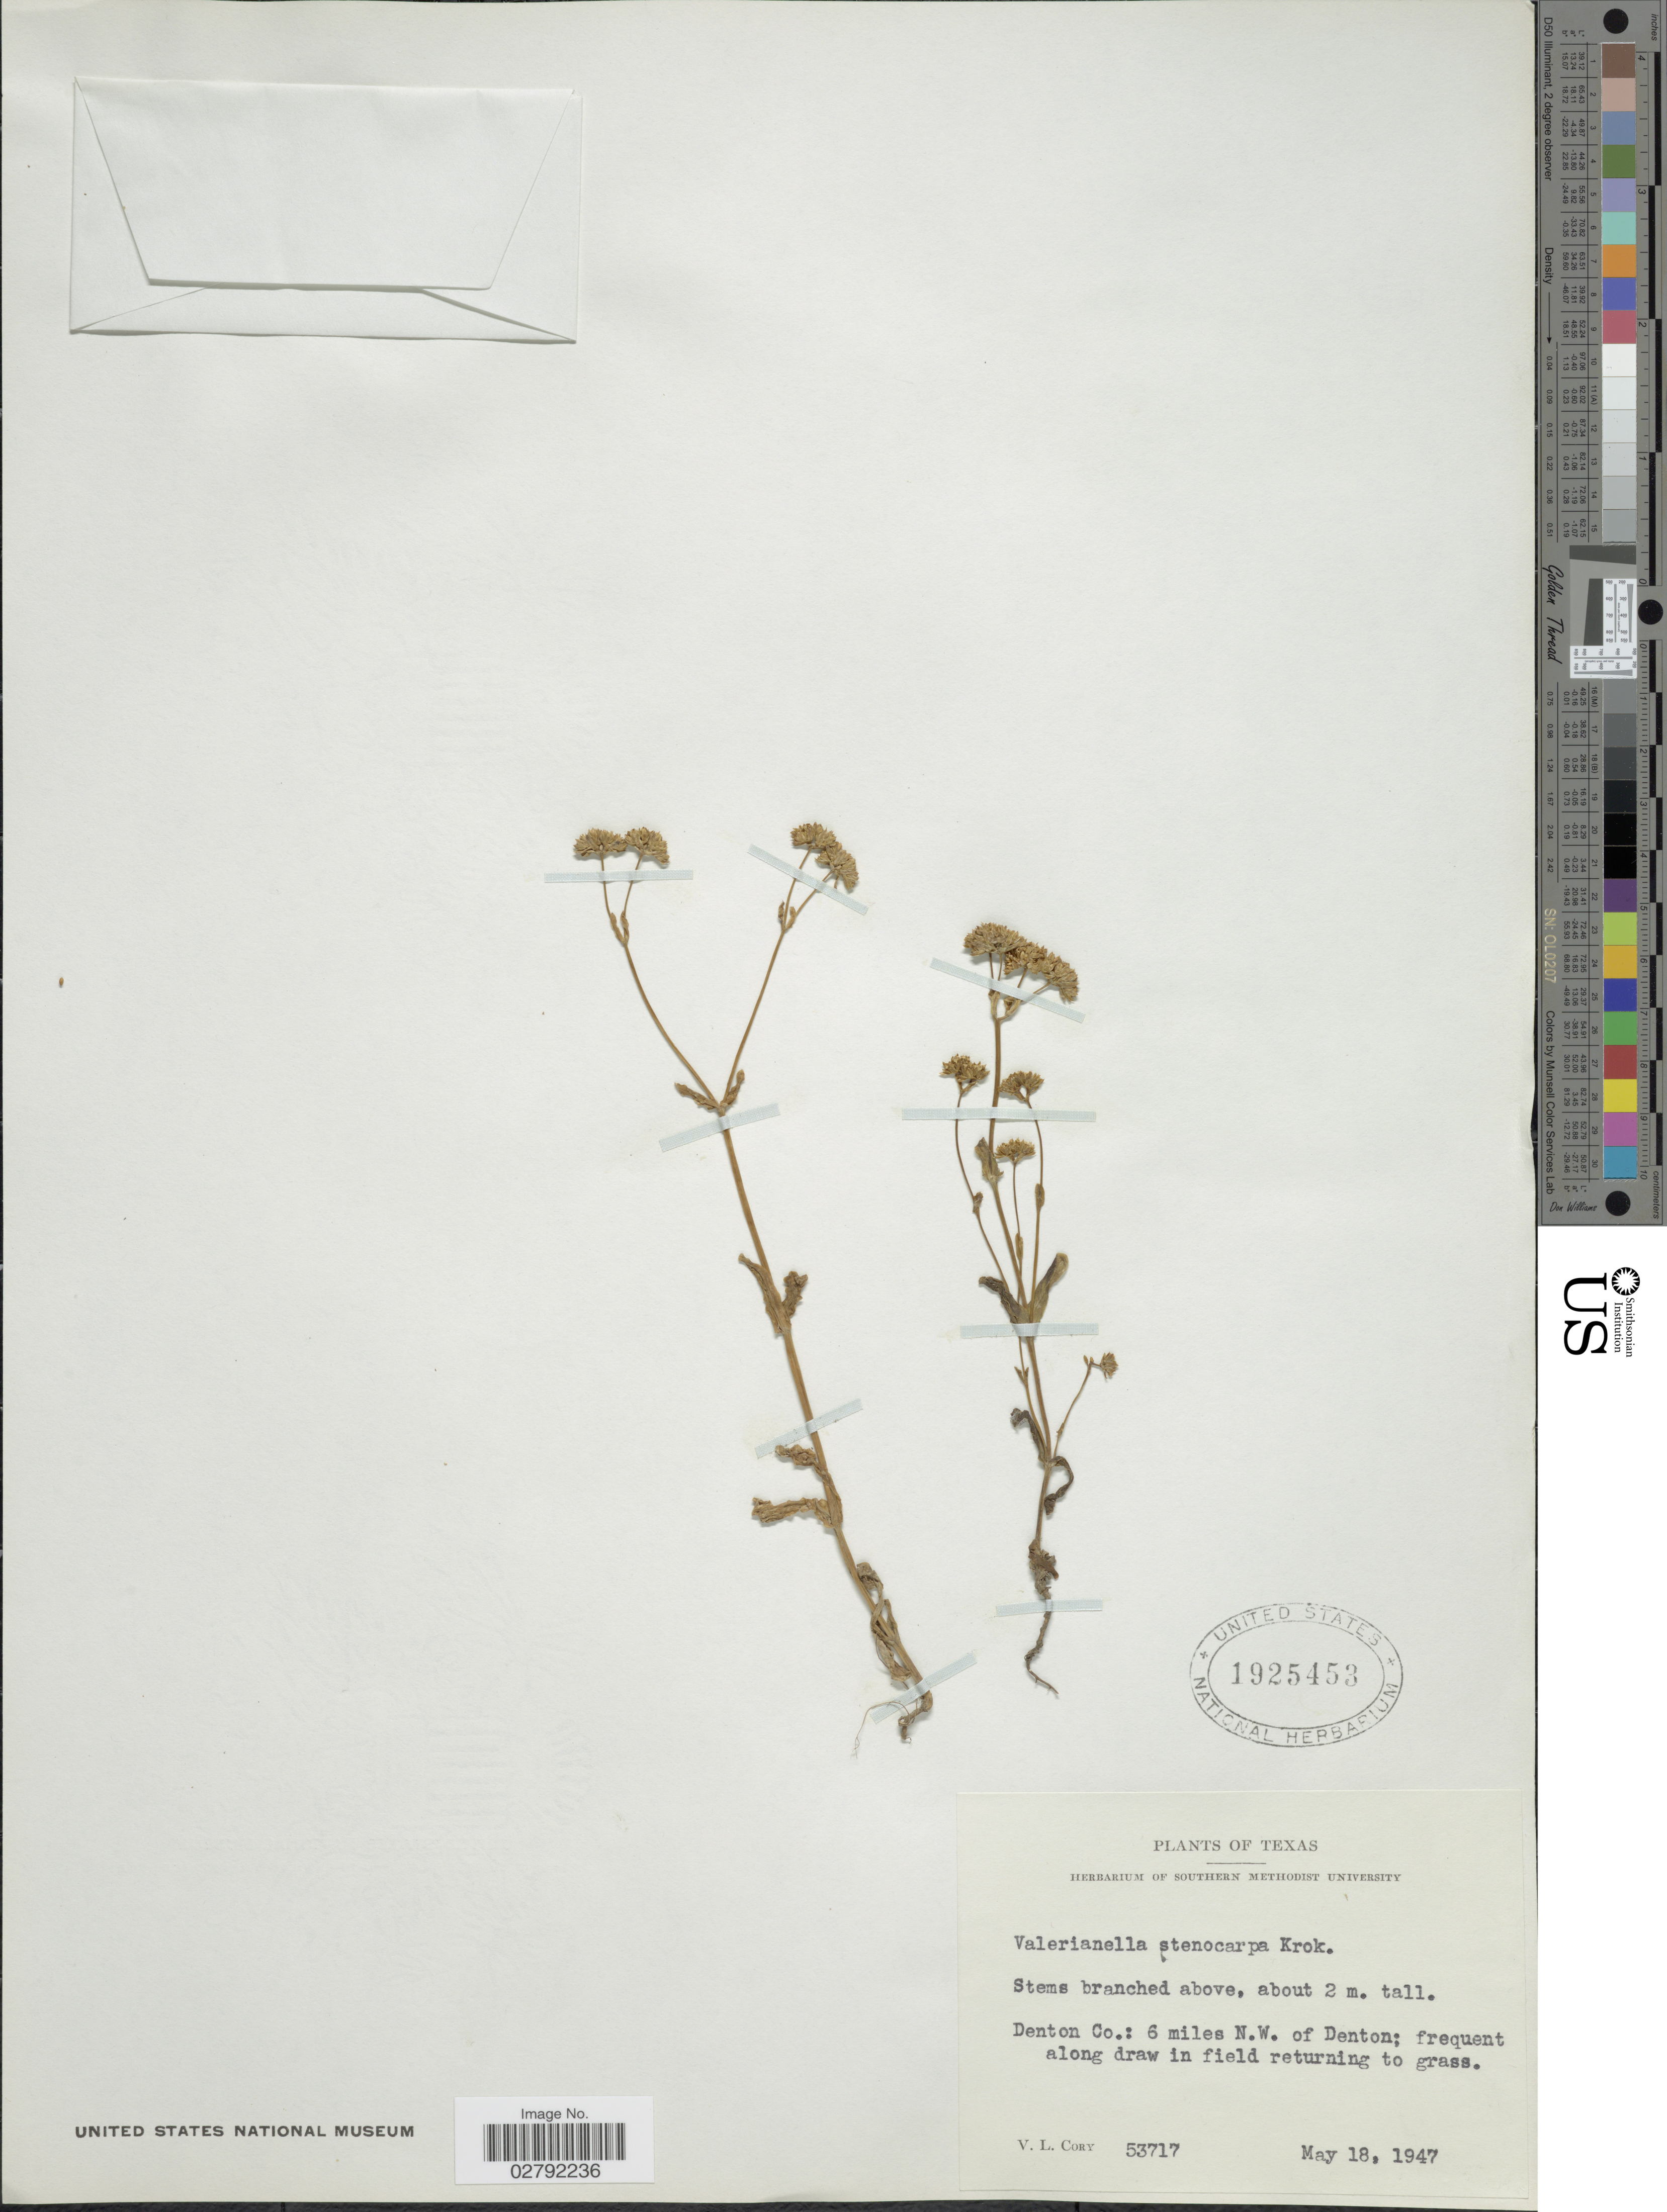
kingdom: Plantae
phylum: Tracheophyta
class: Magnoliopsida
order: Dipsacales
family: Caprifoliaceae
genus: Valerianella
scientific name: Valerianella stenocarpa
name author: (Engelm. ex A. Gray) Krok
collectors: V. Cory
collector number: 53717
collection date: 1947-05-18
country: United States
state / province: Texas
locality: Denton Co.: 6 miles N.W. of Denton.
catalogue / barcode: US 1925453